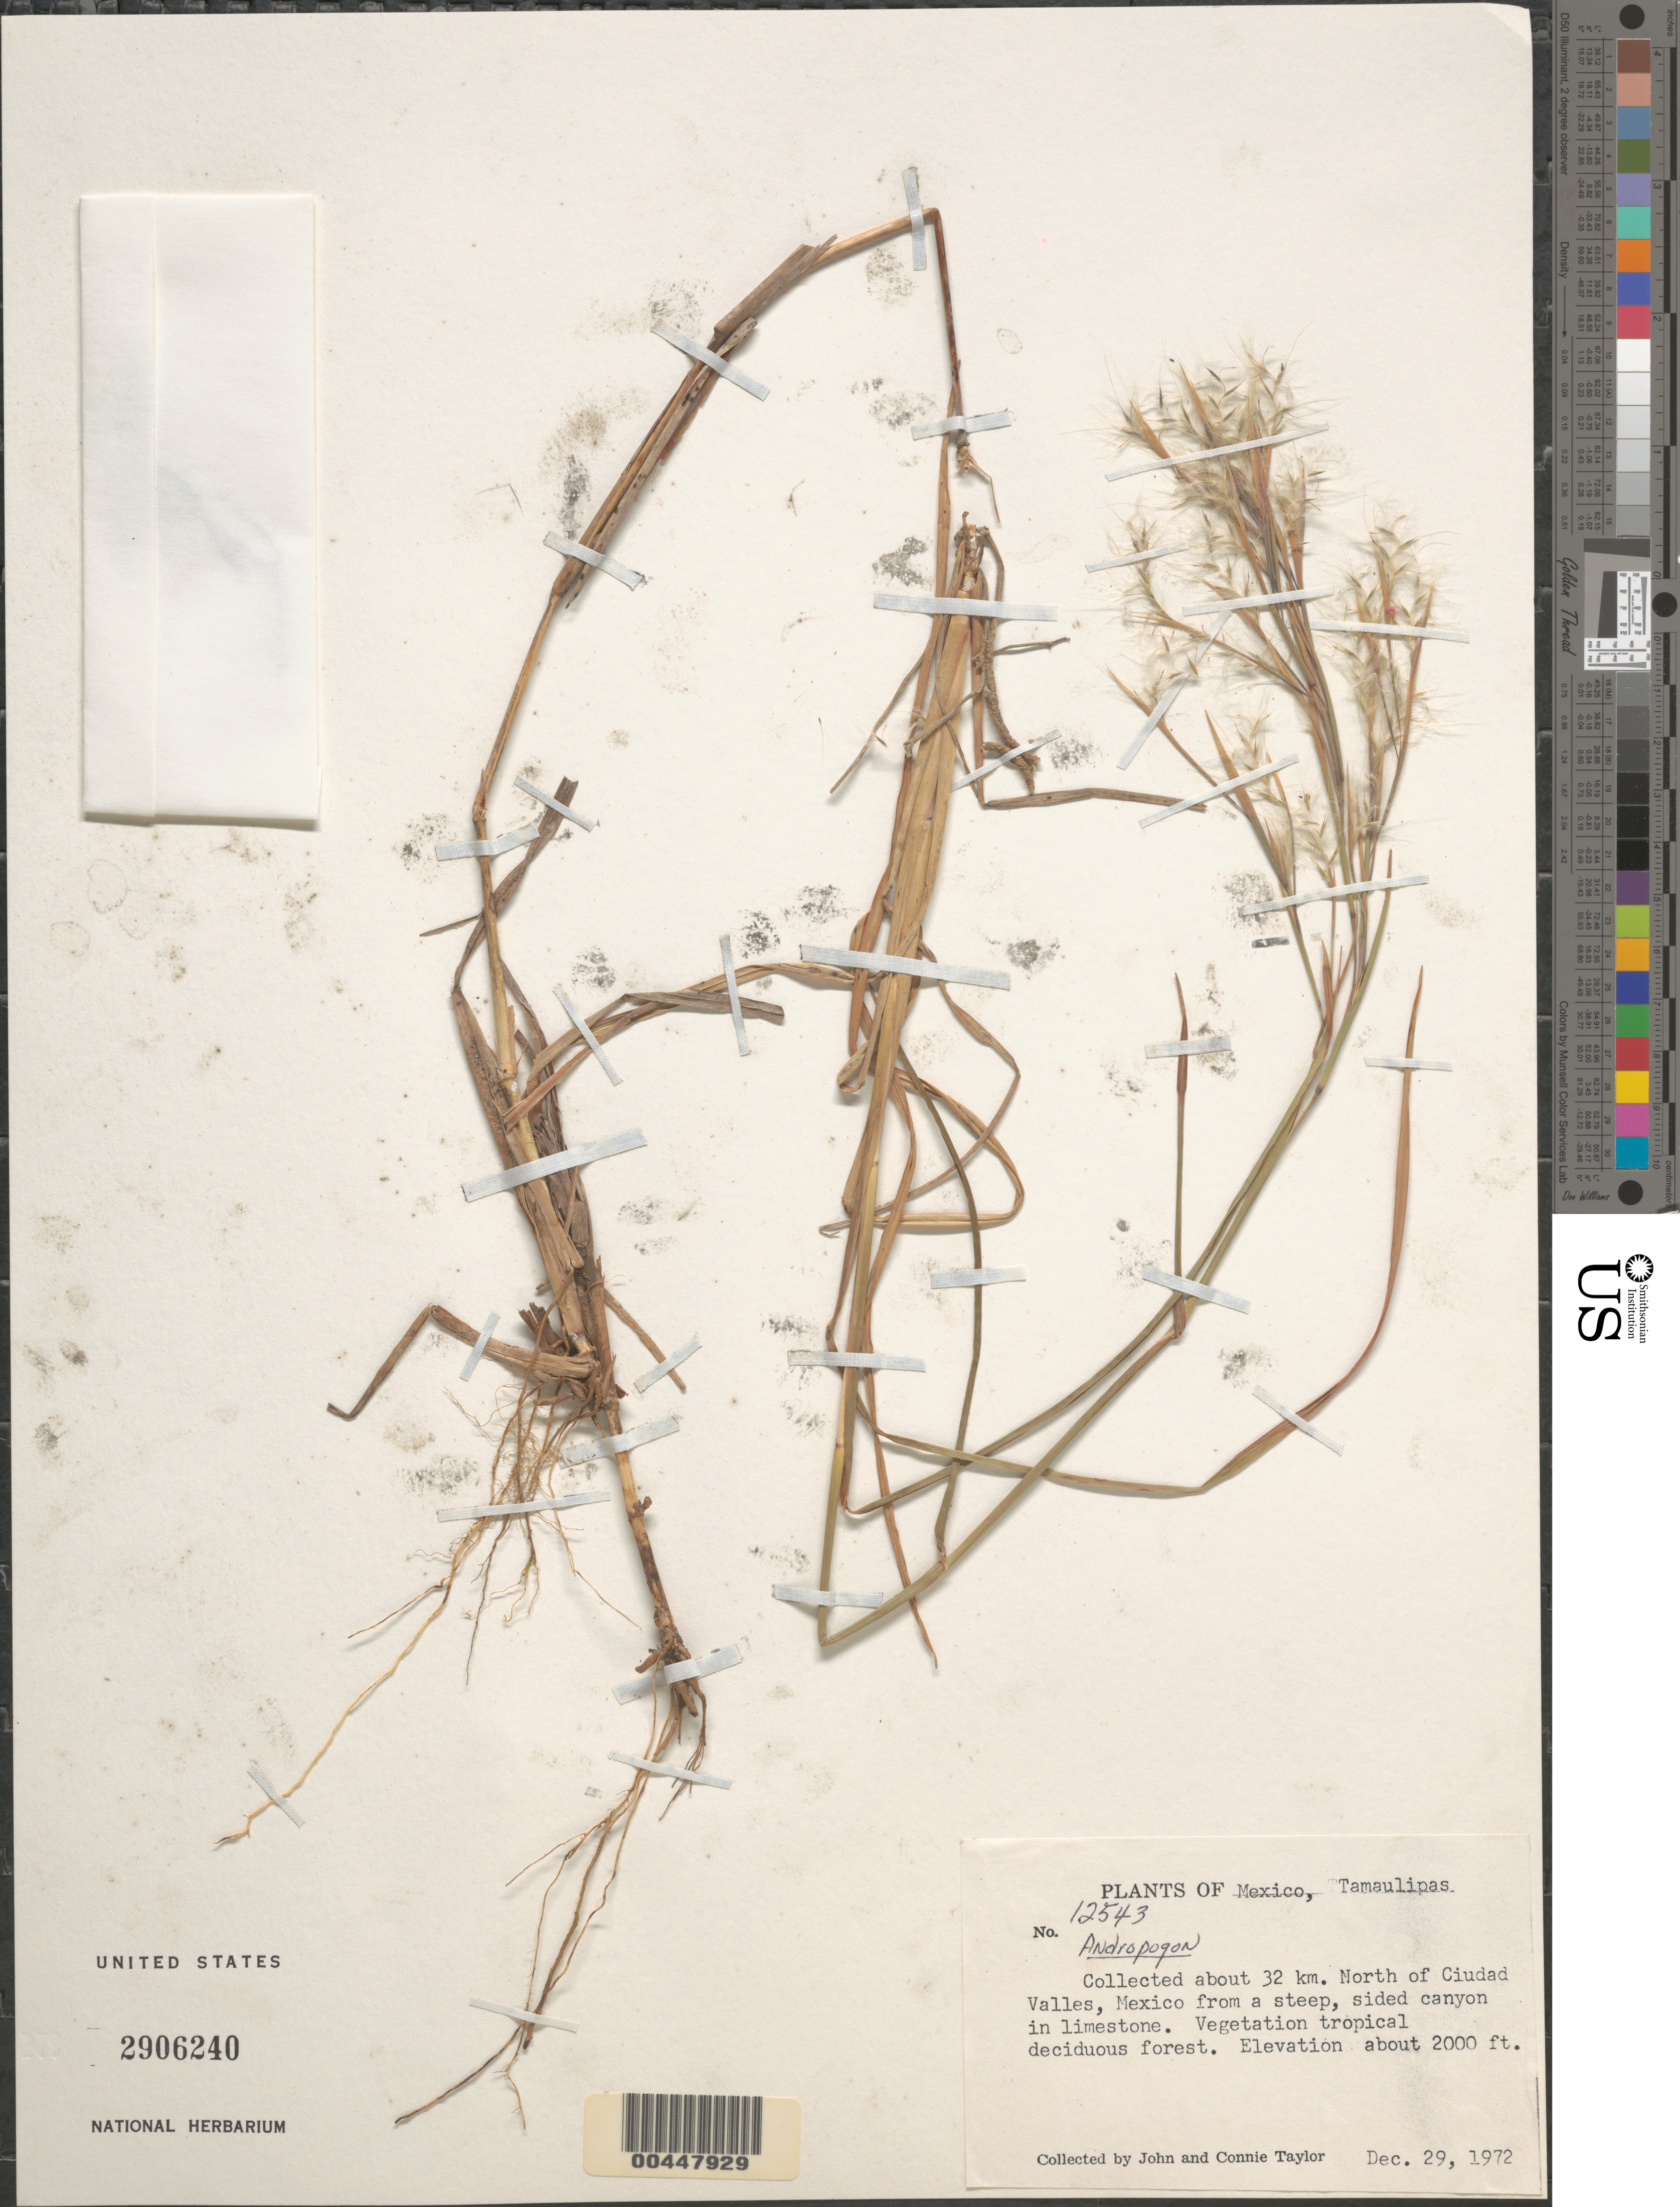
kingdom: Plantae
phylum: Tracheophyta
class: Liliopsida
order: Poales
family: Poaceae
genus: Andropogon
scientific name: Andropogon sp.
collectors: J. Taylor & C. Taylor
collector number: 12543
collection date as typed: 29 Dec 1972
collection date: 1972-12-29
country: Mexico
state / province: Tamaulipas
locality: About 32 km N of Ciudad Valles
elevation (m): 610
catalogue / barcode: US 2906240